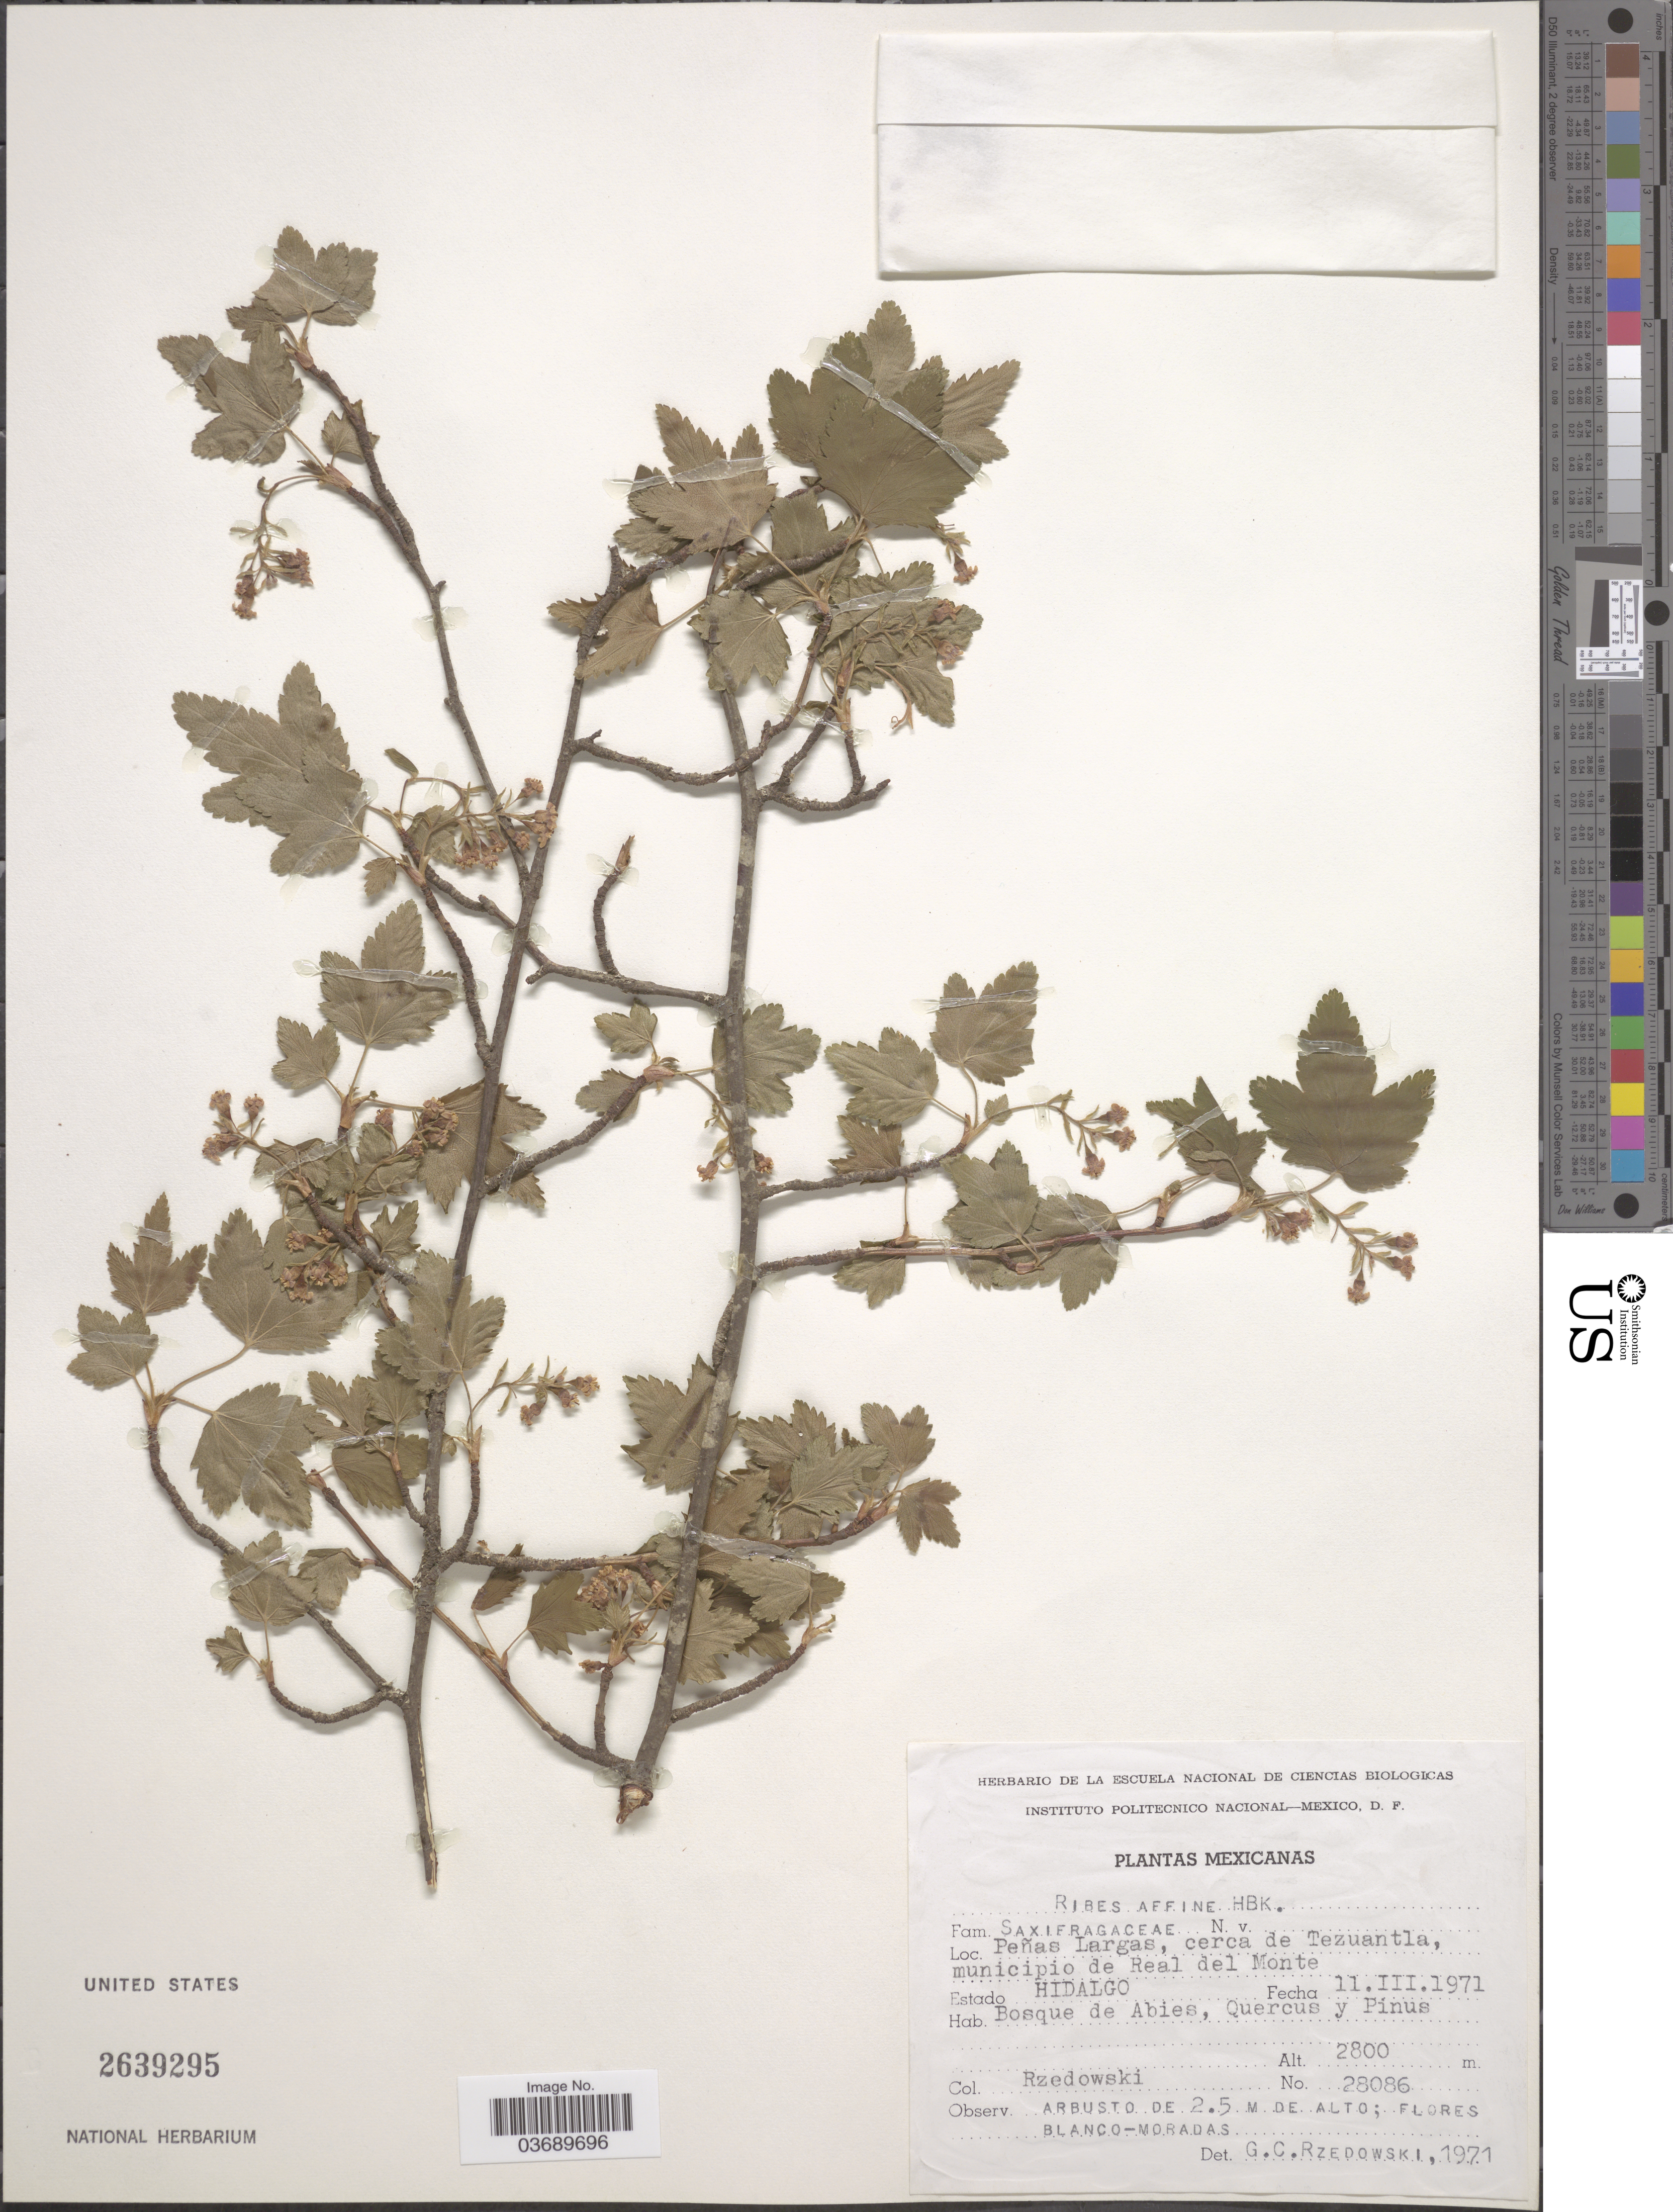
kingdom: Plantae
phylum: Tracheophyta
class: Magnoliopsida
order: Saxifragales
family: Grossulariaceae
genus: Ribes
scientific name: Ribes affine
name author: Kunth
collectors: Rzedowski, --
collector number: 28086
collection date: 1971-03-11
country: Mexico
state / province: Hidalgo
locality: Peñas Largas, cerca de Tezuantla, municipio de Real del Monte. Estado Hidalgo.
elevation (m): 2800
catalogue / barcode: US 2639295